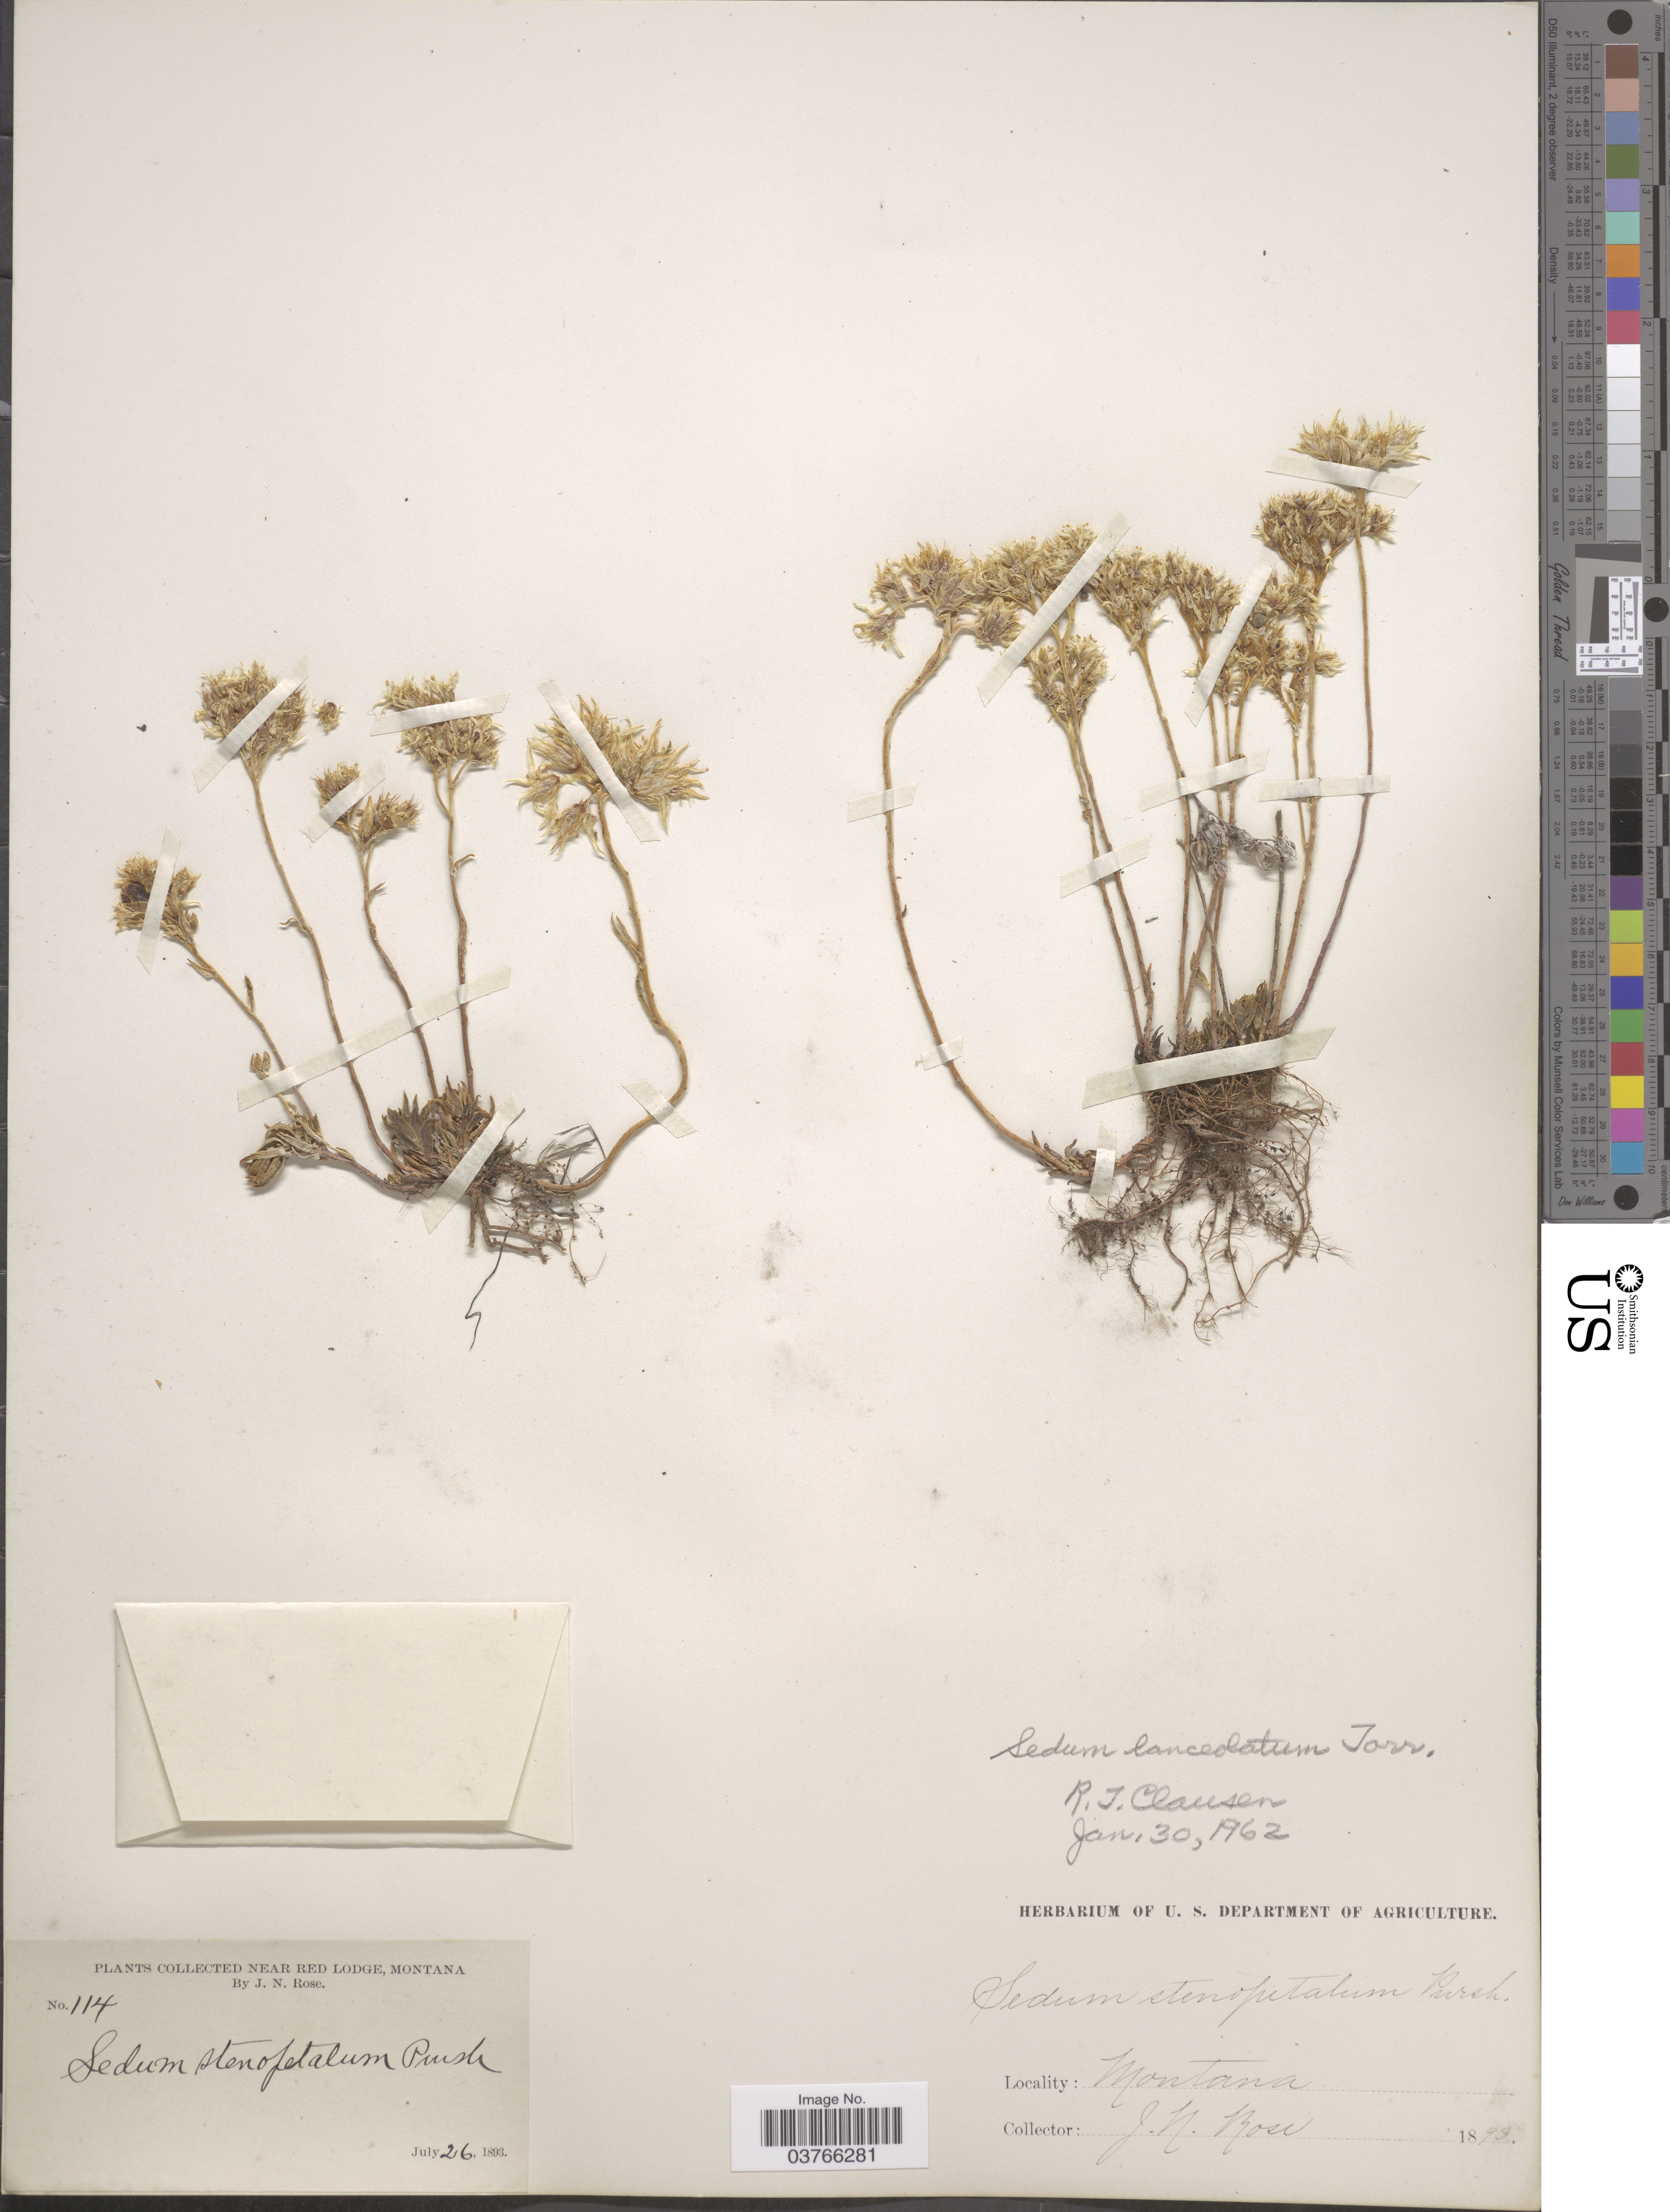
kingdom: Plantae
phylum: Tracheophyta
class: Magnoliopsida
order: Saxifragales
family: Crassulaceae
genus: Sedum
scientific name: Sedum lanceolatum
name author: Torr.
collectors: J. N. Rose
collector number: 114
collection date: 1893-07-26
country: United States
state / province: Montana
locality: Near Red Lodge.